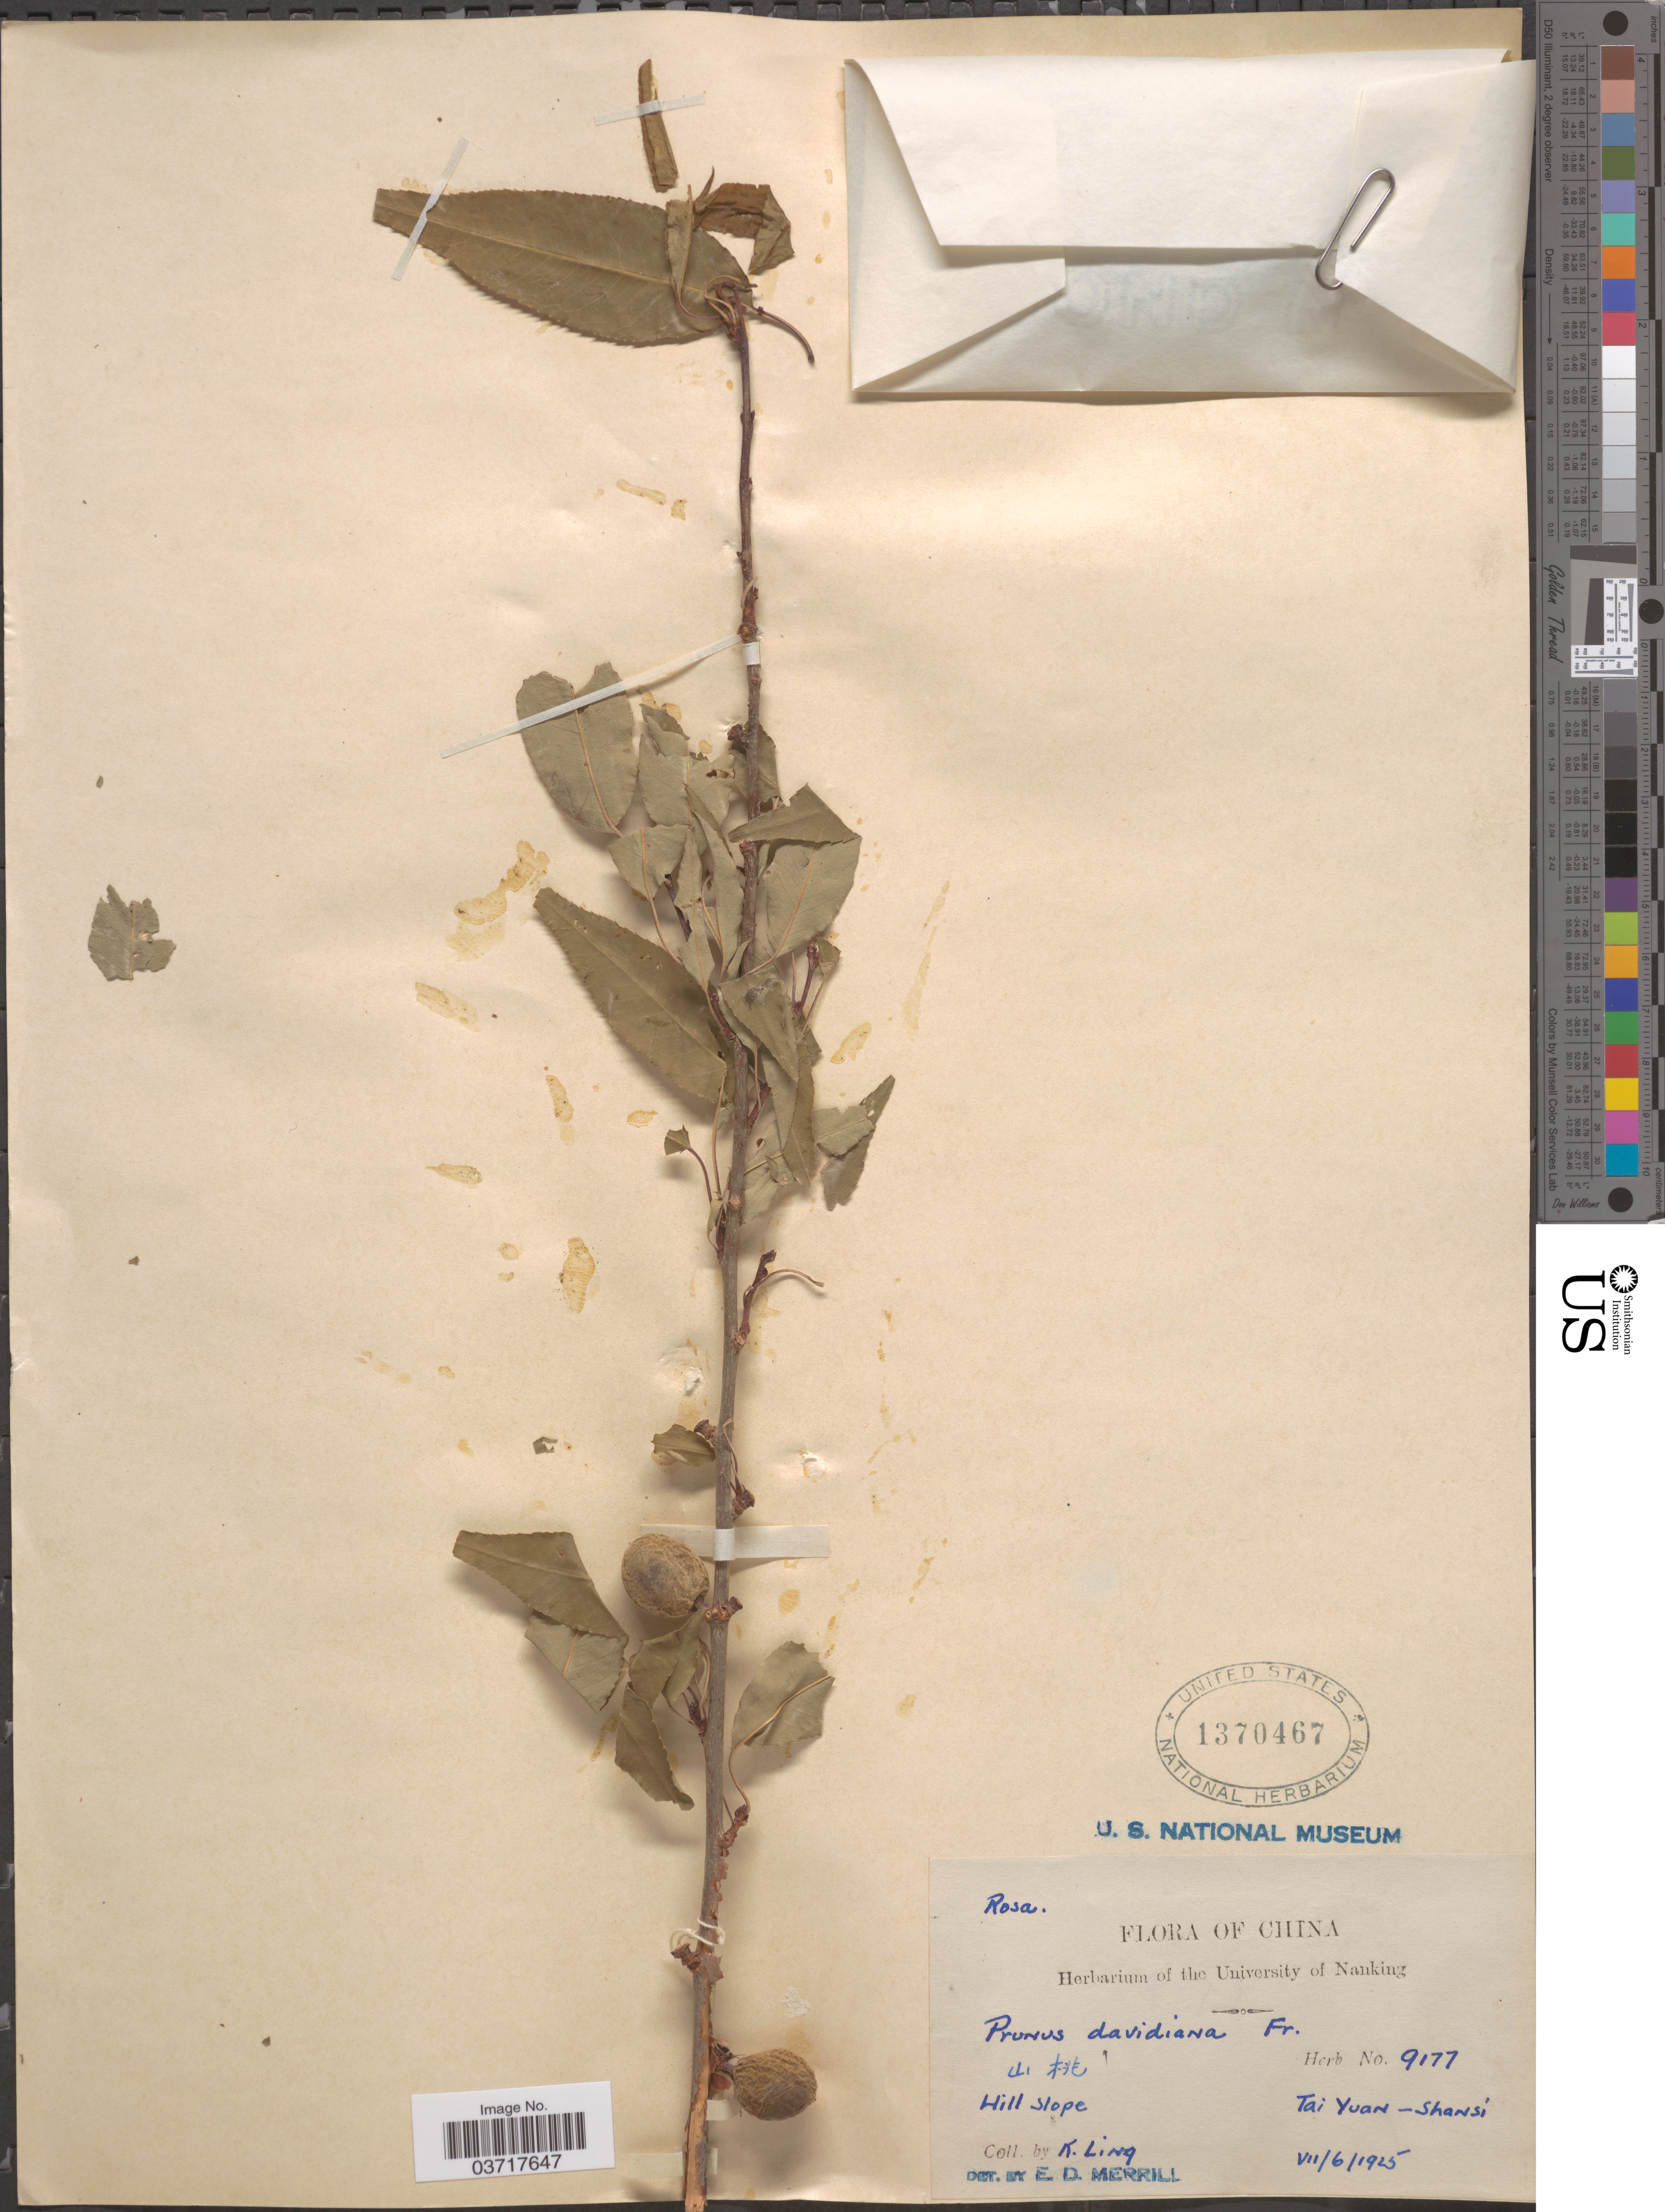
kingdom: Plantae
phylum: Tracheophyta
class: Magnoliopsida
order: Rosales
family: Rosaceae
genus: Prunus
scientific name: Prunus davidiana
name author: (Carrière) Franch.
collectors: K. Ling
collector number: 9177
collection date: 1925-07-06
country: China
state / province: Shanxi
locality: Tai Yuan-Shansi.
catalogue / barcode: US 1370467